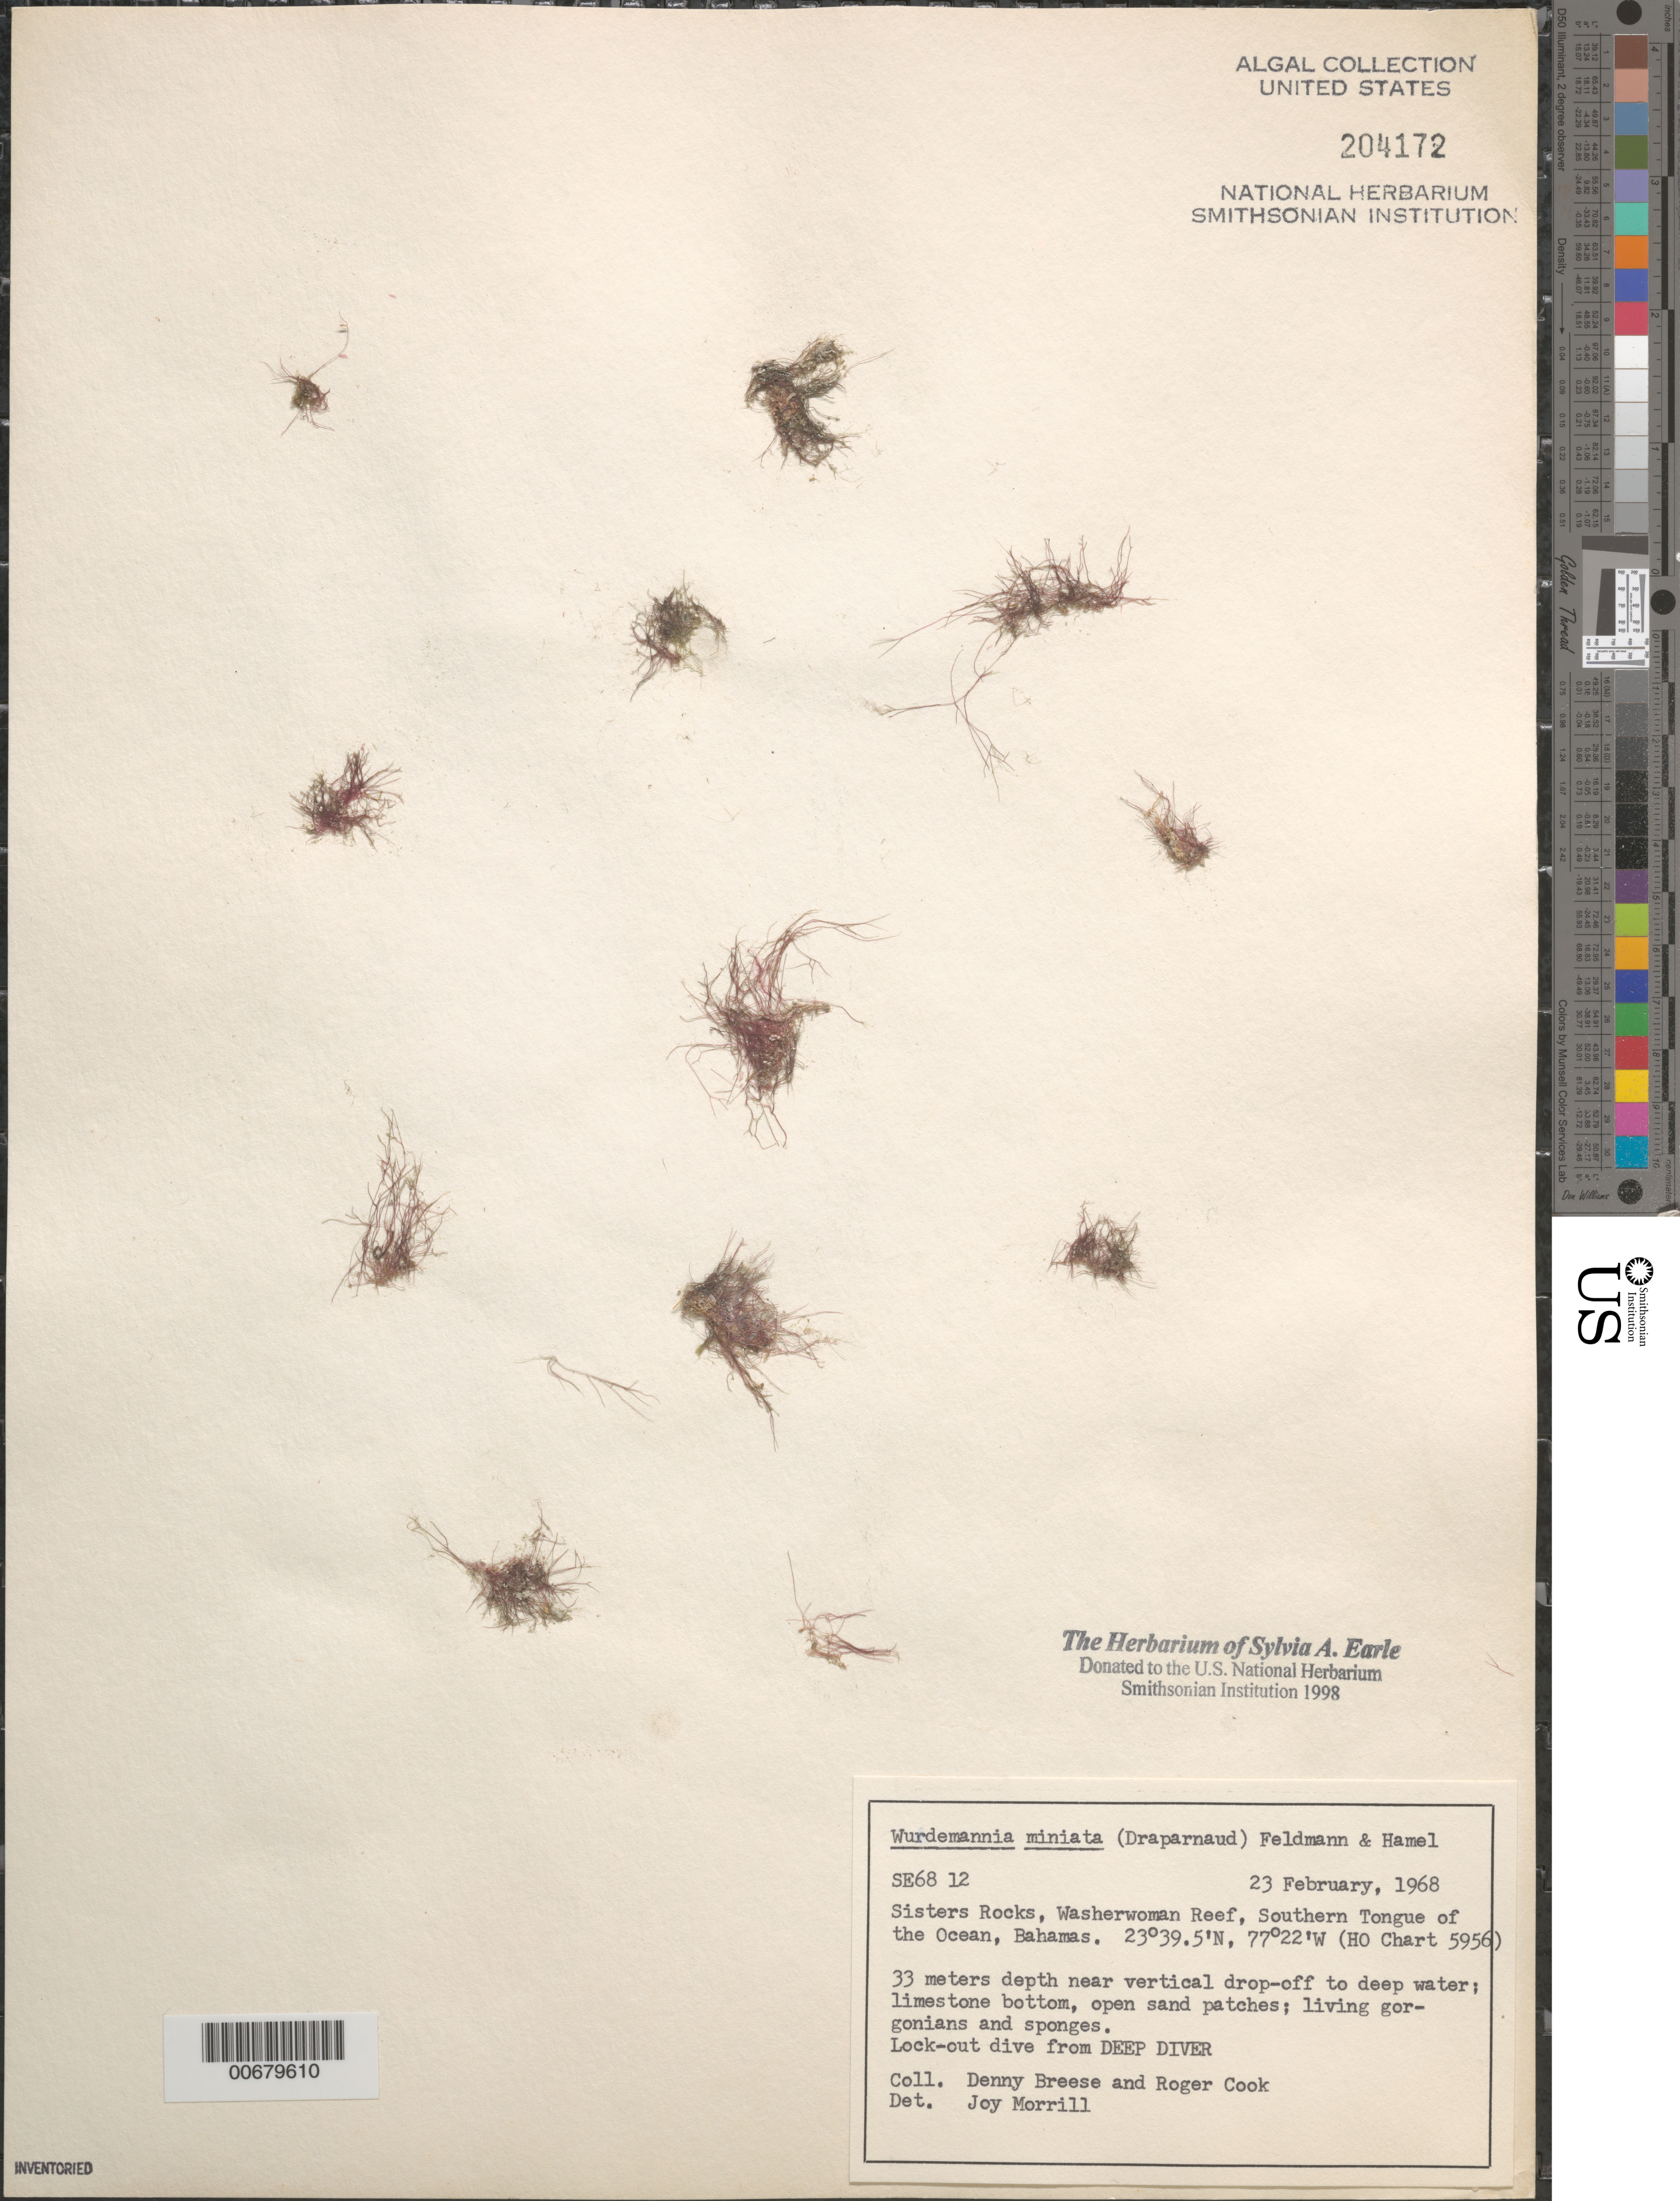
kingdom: Plantae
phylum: Rhodophyta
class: Florideophyceae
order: Gigartinales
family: Solieriaceae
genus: Wurdemannia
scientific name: Wurdemannia miniata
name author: (Spreng.) Feldmann & G. Hamel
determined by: Morrill, J.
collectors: D. Breese & R. Cook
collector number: SE 6812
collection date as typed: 23 Feb 1968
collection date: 1968-02-23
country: Bahamas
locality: Sisters Rocks, Washerwoman Reef, Southern Tongue of the Ocean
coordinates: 23 39.5' N, 77 22' W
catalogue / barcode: US 204172